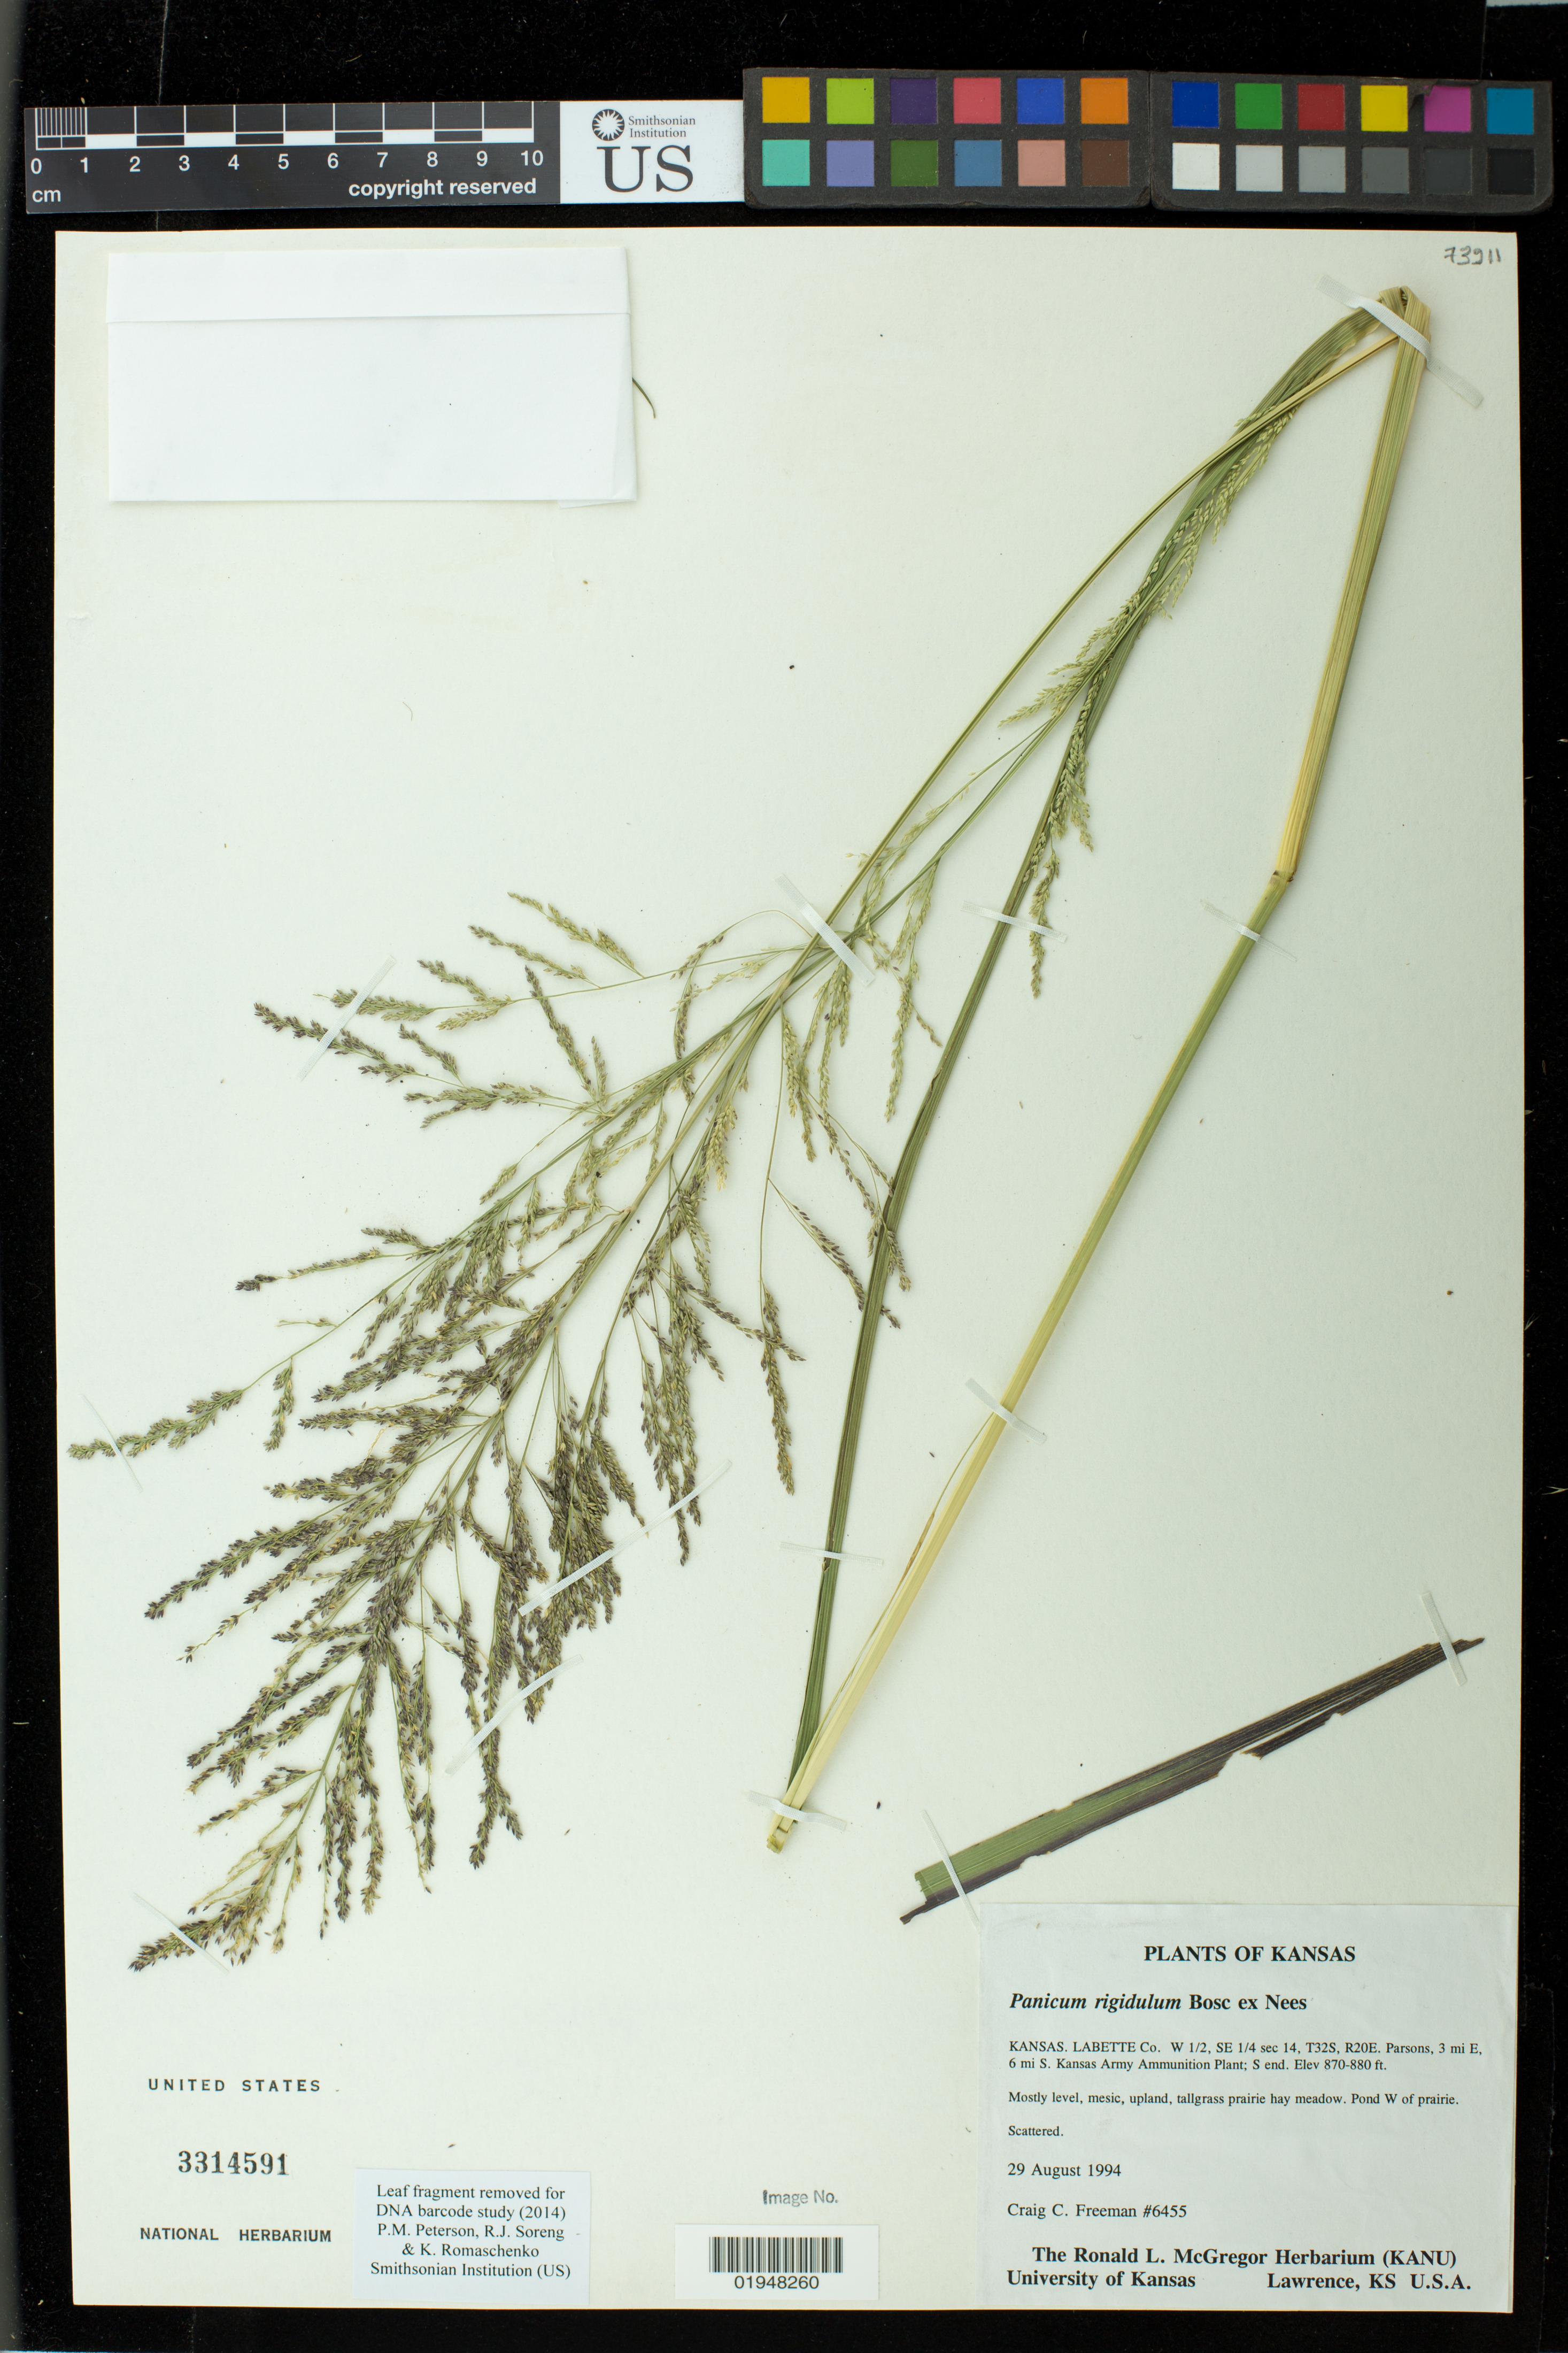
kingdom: Plantae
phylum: Tracheophyta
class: Liliopsida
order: Poales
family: Poaceae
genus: Panicum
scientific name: Panicum rigidulum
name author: Bosc ex Nees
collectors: C. C. Freeman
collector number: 6455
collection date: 1994-08-29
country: United States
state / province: Kansas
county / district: Labette County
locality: W 1/2, SE 1/4 sec 14, T32S, R20E. Parsons, 3 mi E, 6 mi S. Kansas Army Ammunition Plant; S end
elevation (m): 265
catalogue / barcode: US 3314591